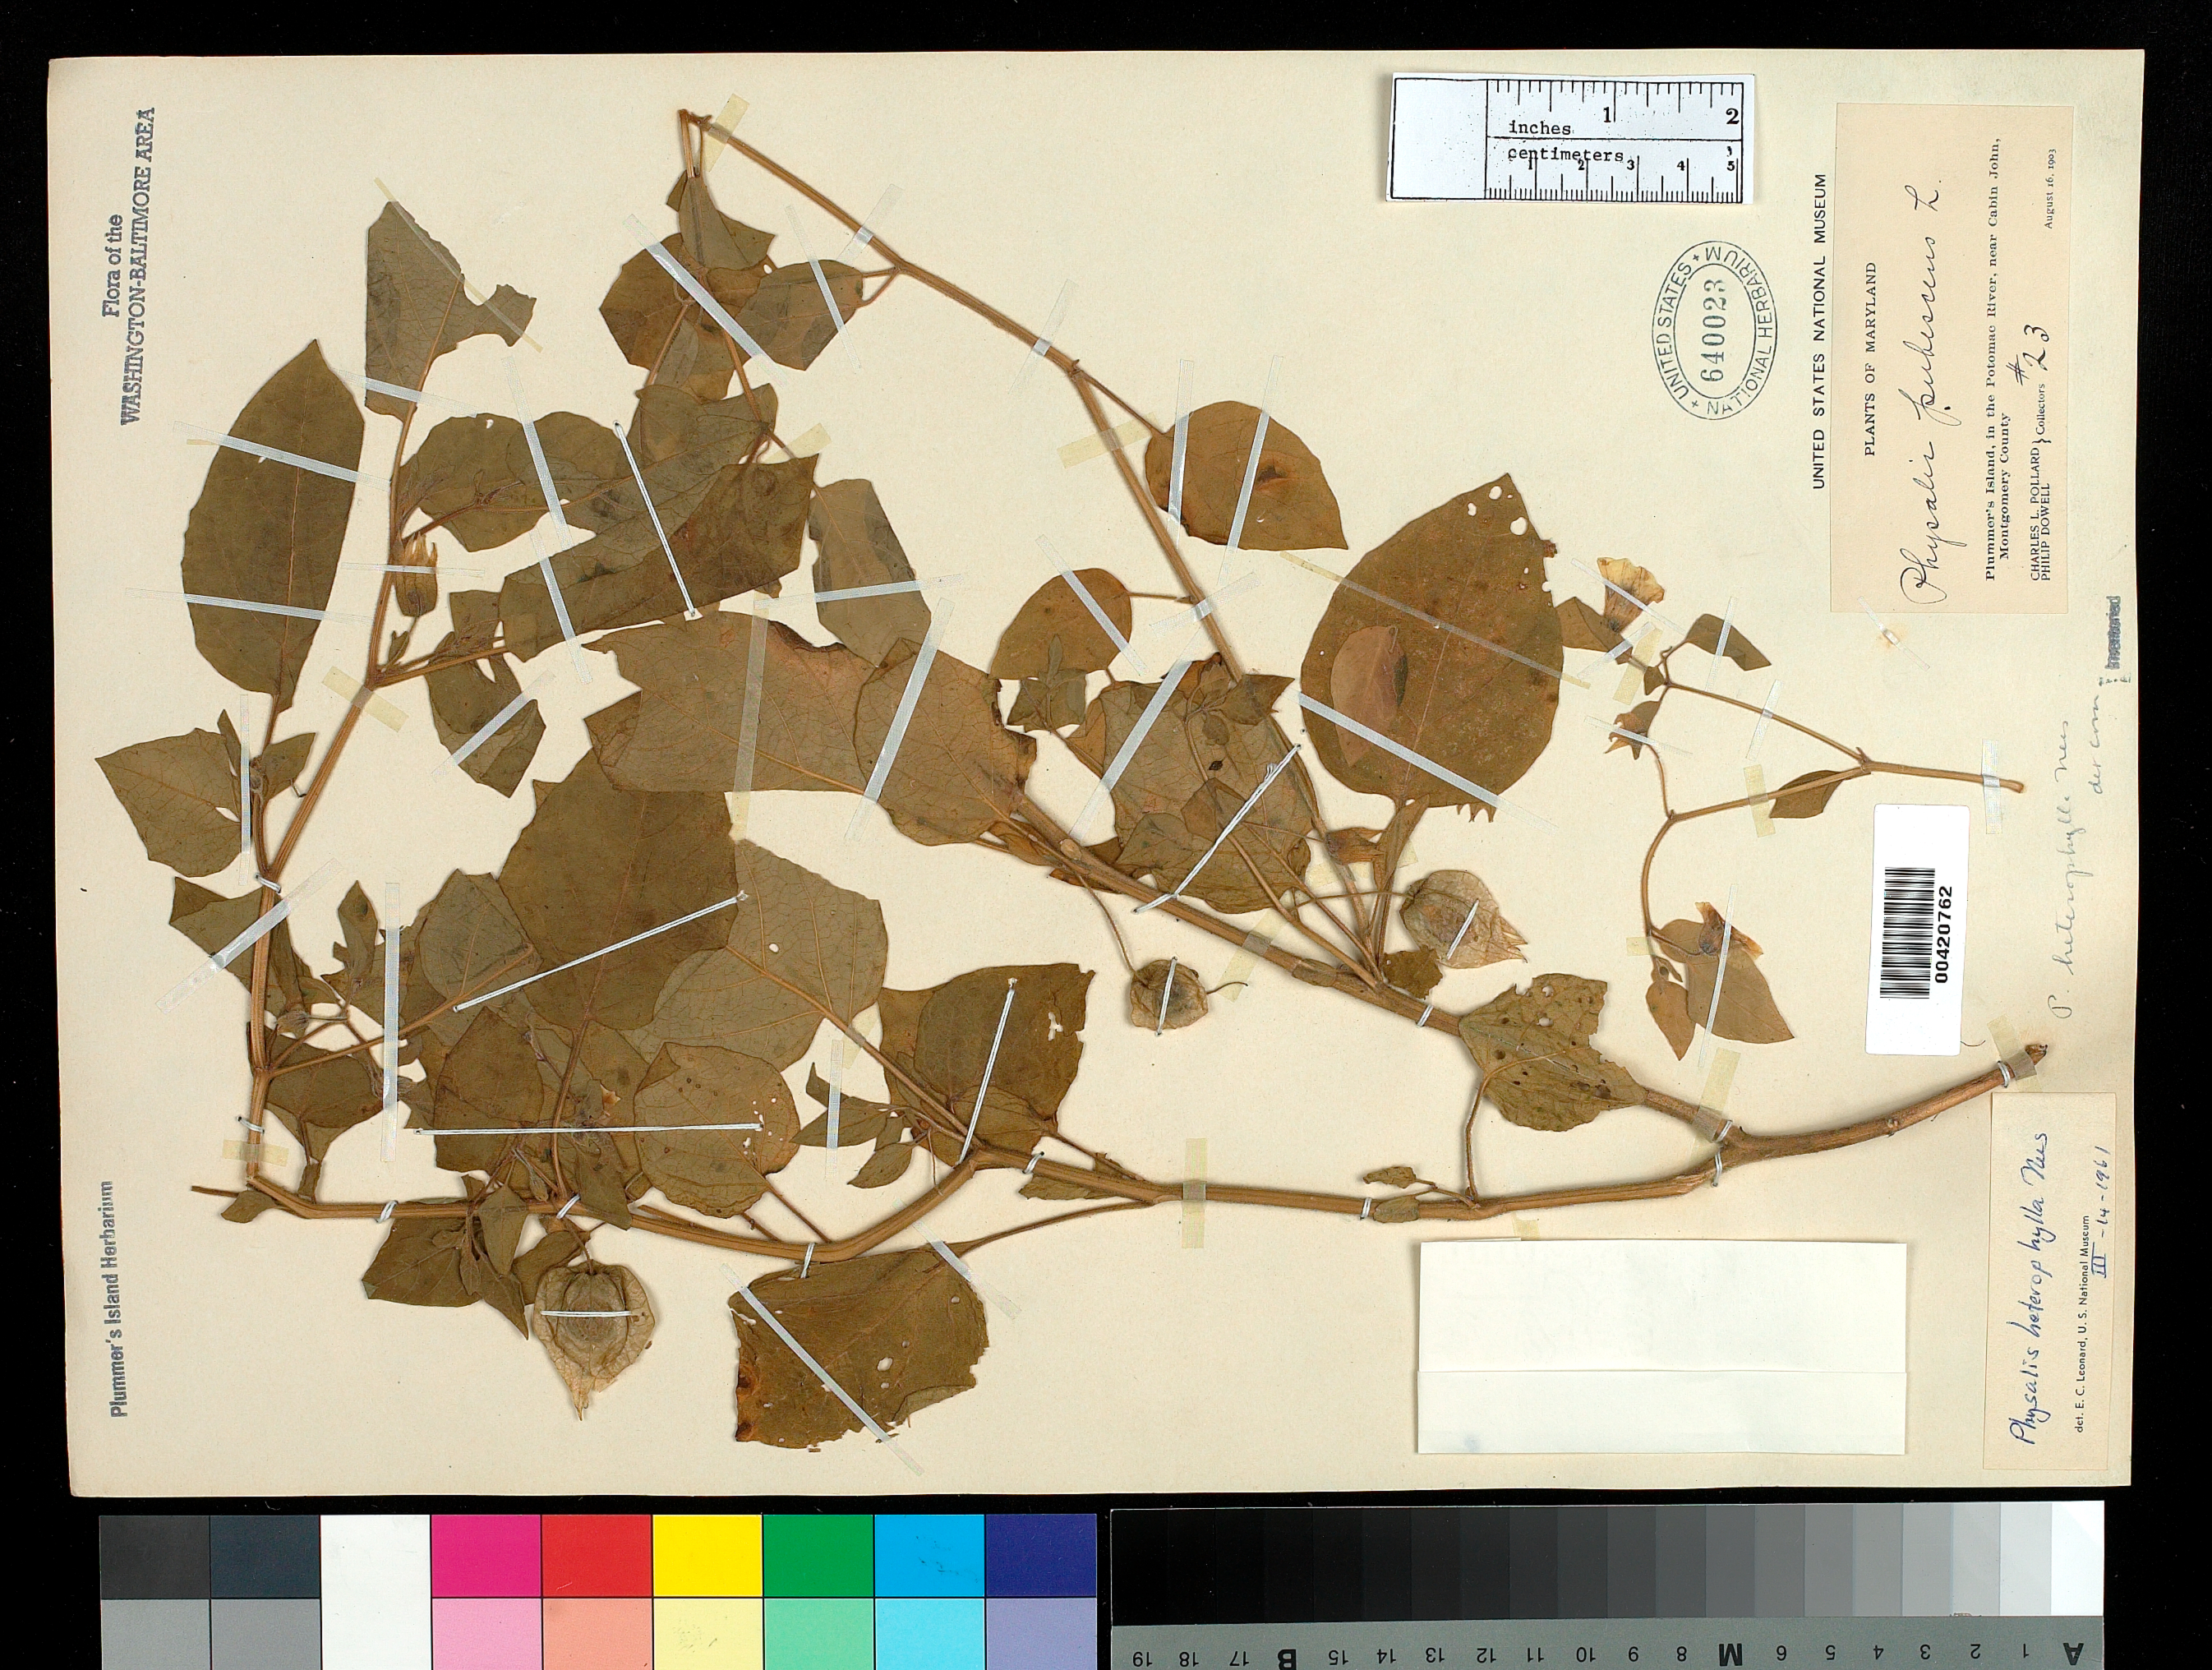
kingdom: Plantae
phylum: Tracheophyta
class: Magnoliopsida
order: Solanales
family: Solanaceae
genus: Physalis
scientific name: Physalis heterophylla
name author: Nees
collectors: C. L. Pollard & P. Dowell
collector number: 23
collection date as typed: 16 Aug 1903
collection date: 1903-08-16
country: United States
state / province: Maryland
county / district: Montgomery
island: Plummers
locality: Plummer's Island C. & O. Canal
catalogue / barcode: US 640023